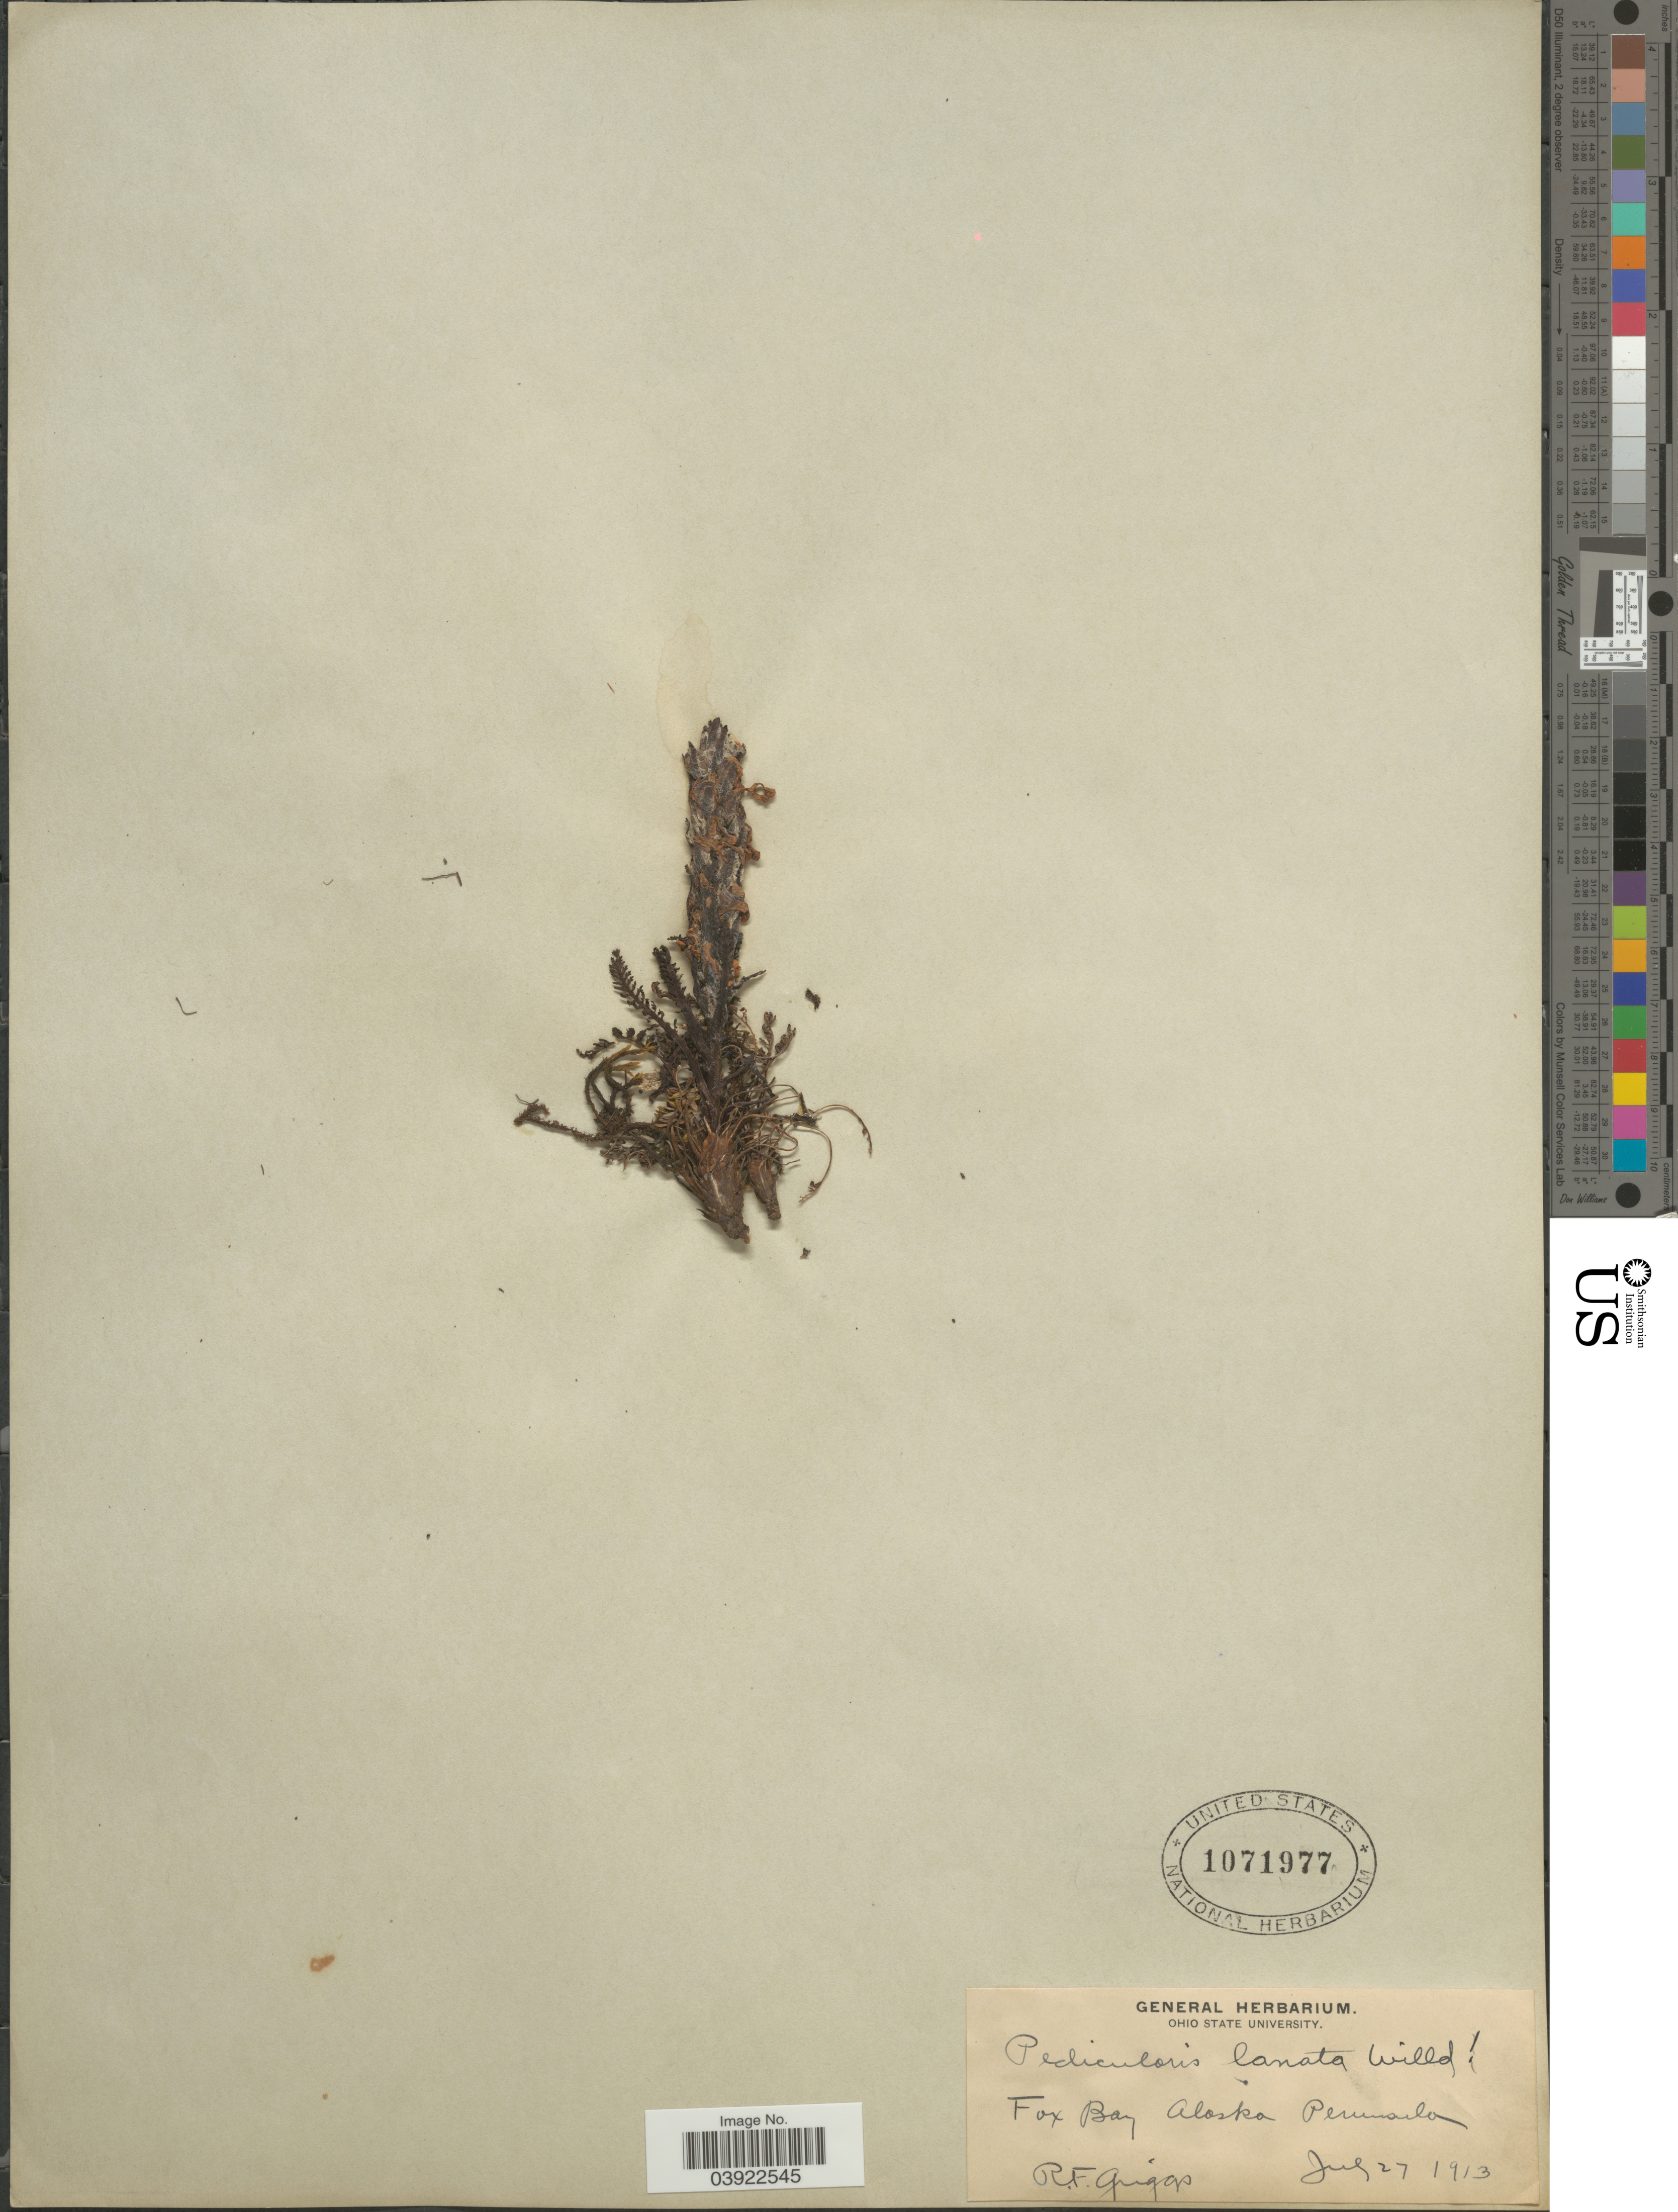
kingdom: Plantae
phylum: Tracheophyta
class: Magnoliopsida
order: Lamiales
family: Orobanchaceae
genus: Pedicularis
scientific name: Pedicularis lanata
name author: Willd. ex Cham. & Schltdl.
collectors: R. F. Griggs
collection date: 1913-07-27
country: United States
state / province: Alaska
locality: Fox Bay, Alaska Peninsula.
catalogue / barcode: US 1071977